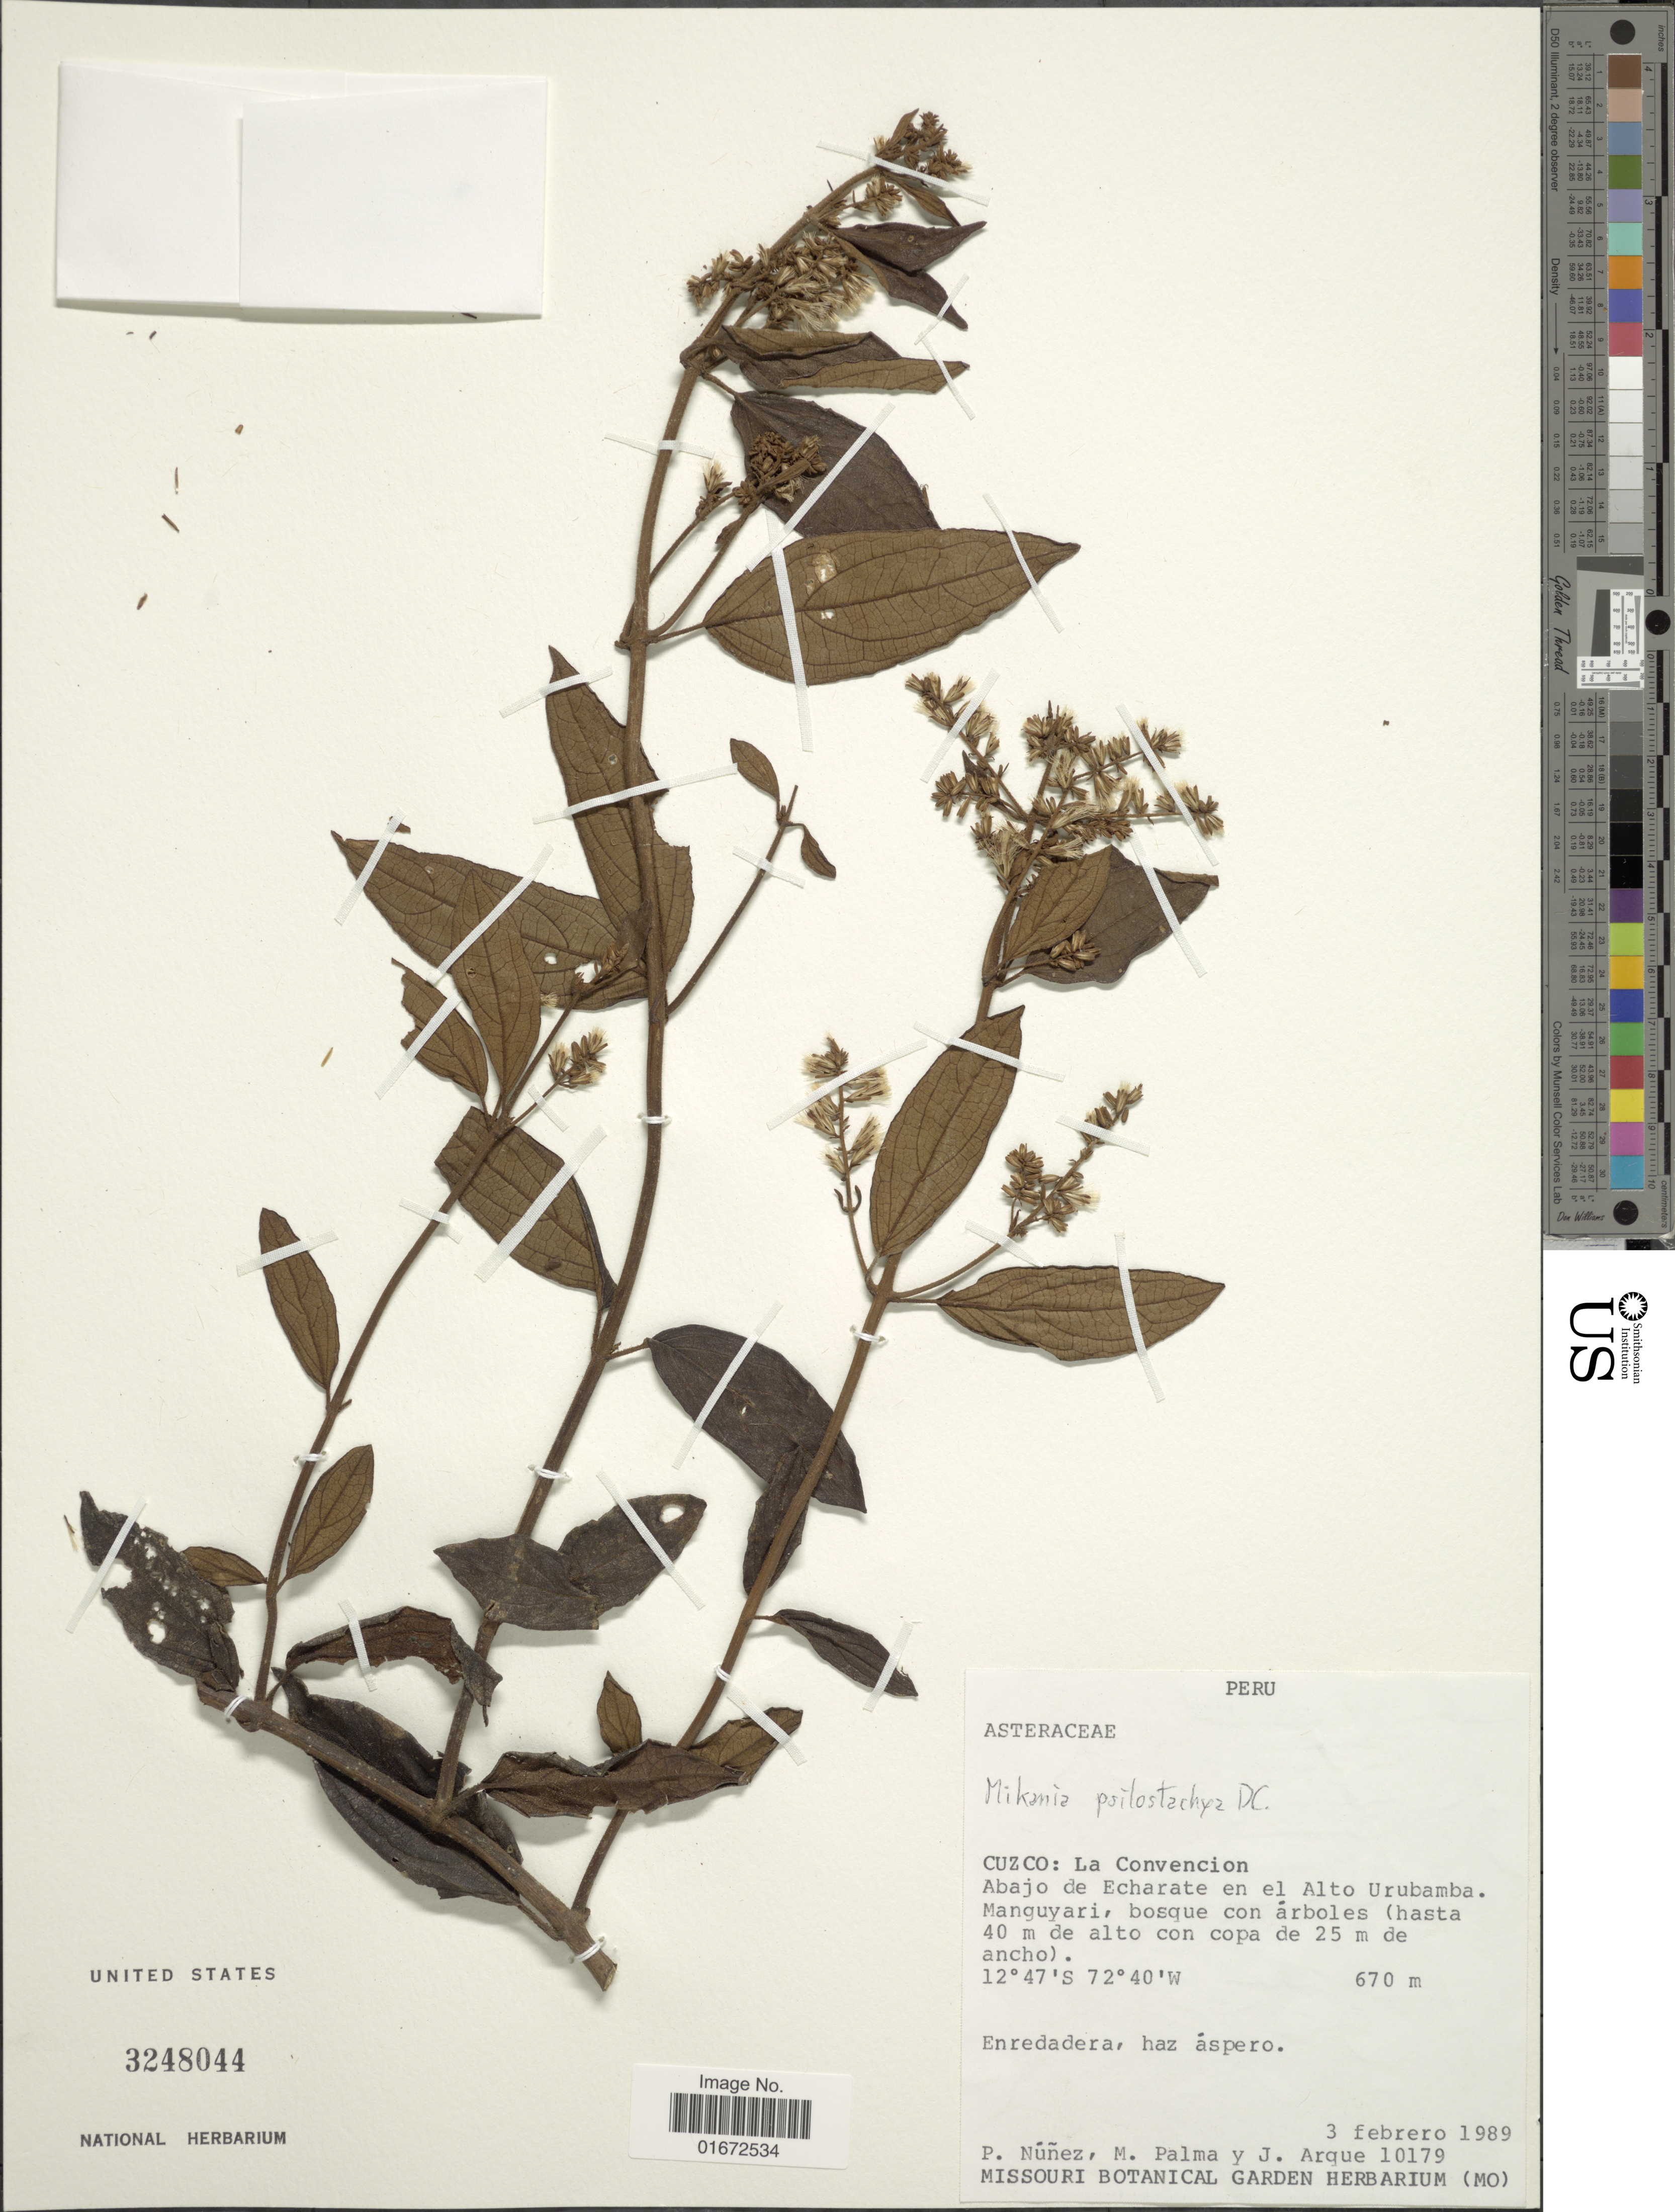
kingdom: Plantae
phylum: Tracheophyta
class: Magnoliopsida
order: Asterales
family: Asteraceae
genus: Mikania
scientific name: Mikania psilostachya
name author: DC.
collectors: P. Nuñez V., M. Palma & J. Arque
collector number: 10179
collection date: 1989-02-03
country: Peru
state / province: Cusco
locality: Cuzco: La Convencion. Abajo de Echarate en el Alto Urubamba. Manguyari, bosque con árboles (hasta 40 m de lato con copa de 25 m de ancho)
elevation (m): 670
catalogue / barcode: US 3248044